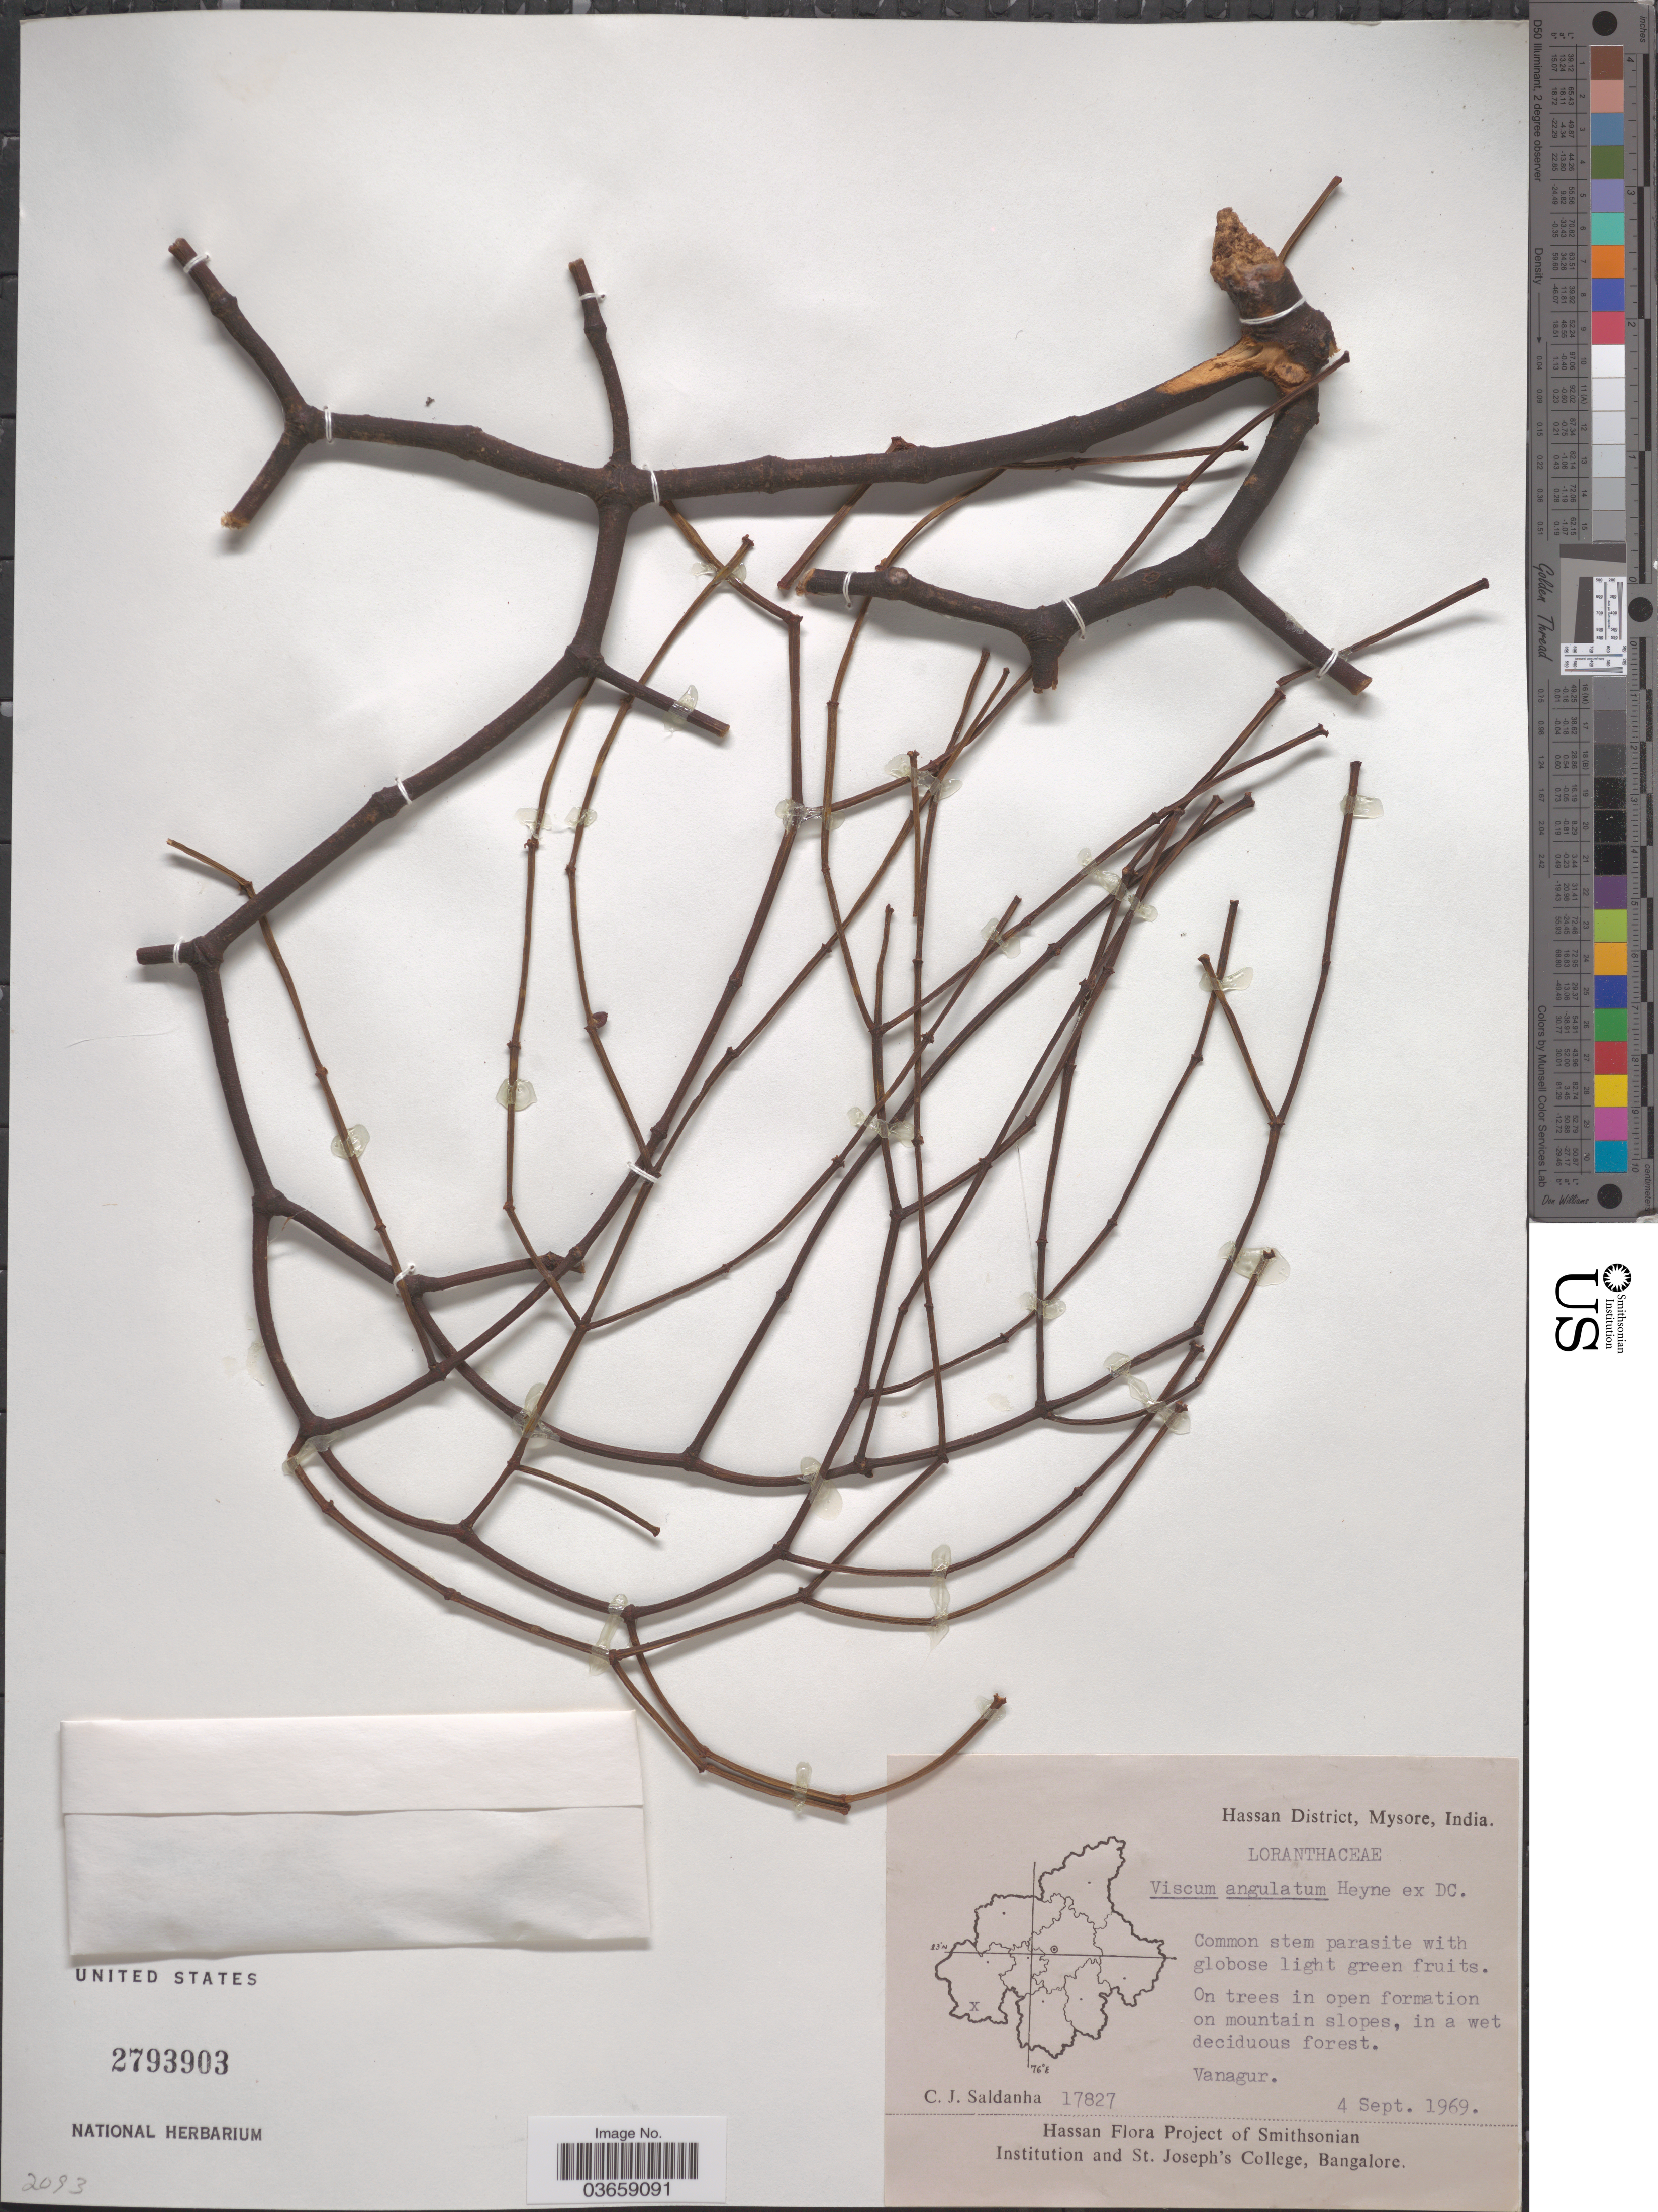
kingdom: Plantae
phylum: Tracheophyta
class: Magnoliopsida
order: Santalales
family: Viscaceae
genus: Viscum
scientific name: Viscum angulatum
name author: B. Heyne ex DC.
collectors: C. J. Saldanha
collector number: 17827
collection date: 1969-09-04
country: India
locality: Hassan District, Mysore. Vanagur.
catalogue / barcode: US 2793903